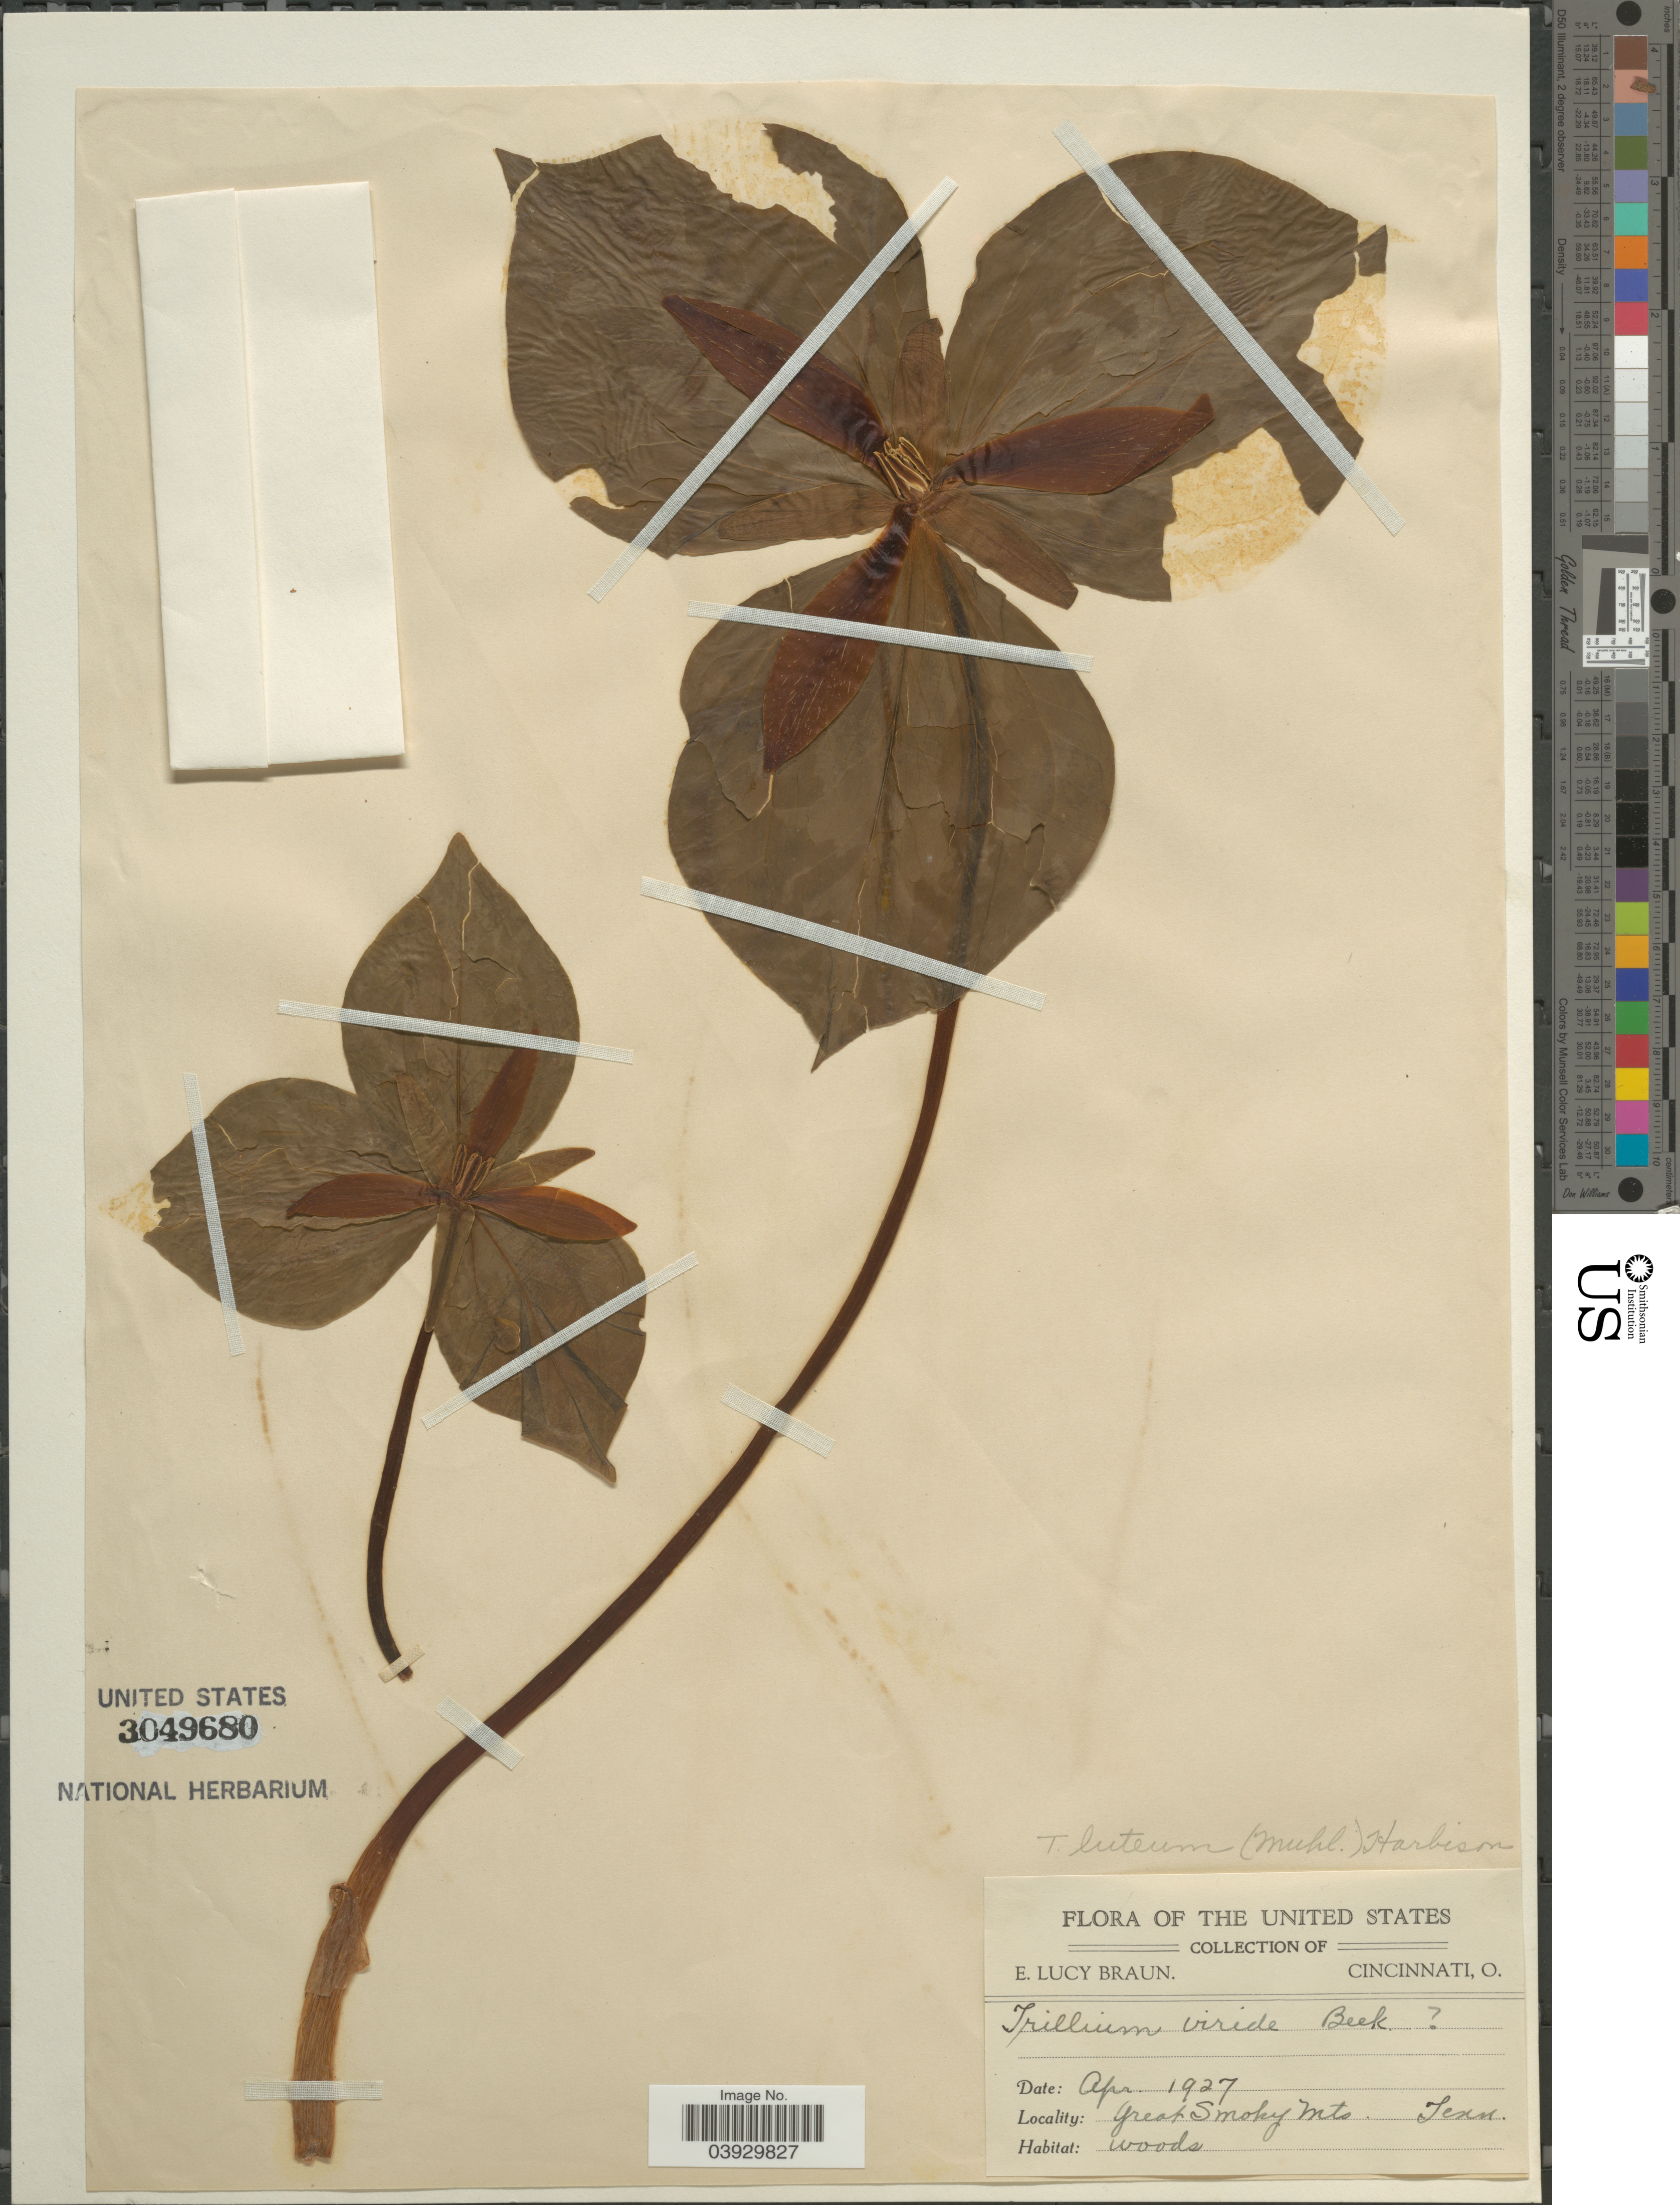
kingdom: Plantae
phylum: Tracheophyta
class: Liliopsida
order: Liliales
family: Melanthiaceae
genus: Trillium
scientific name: Trillium luteum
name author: Harb.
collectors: E. L. Braun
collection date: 1927-04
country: United States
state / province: Tennessee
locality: Great Smoky Mts.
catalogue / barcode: US 3049680